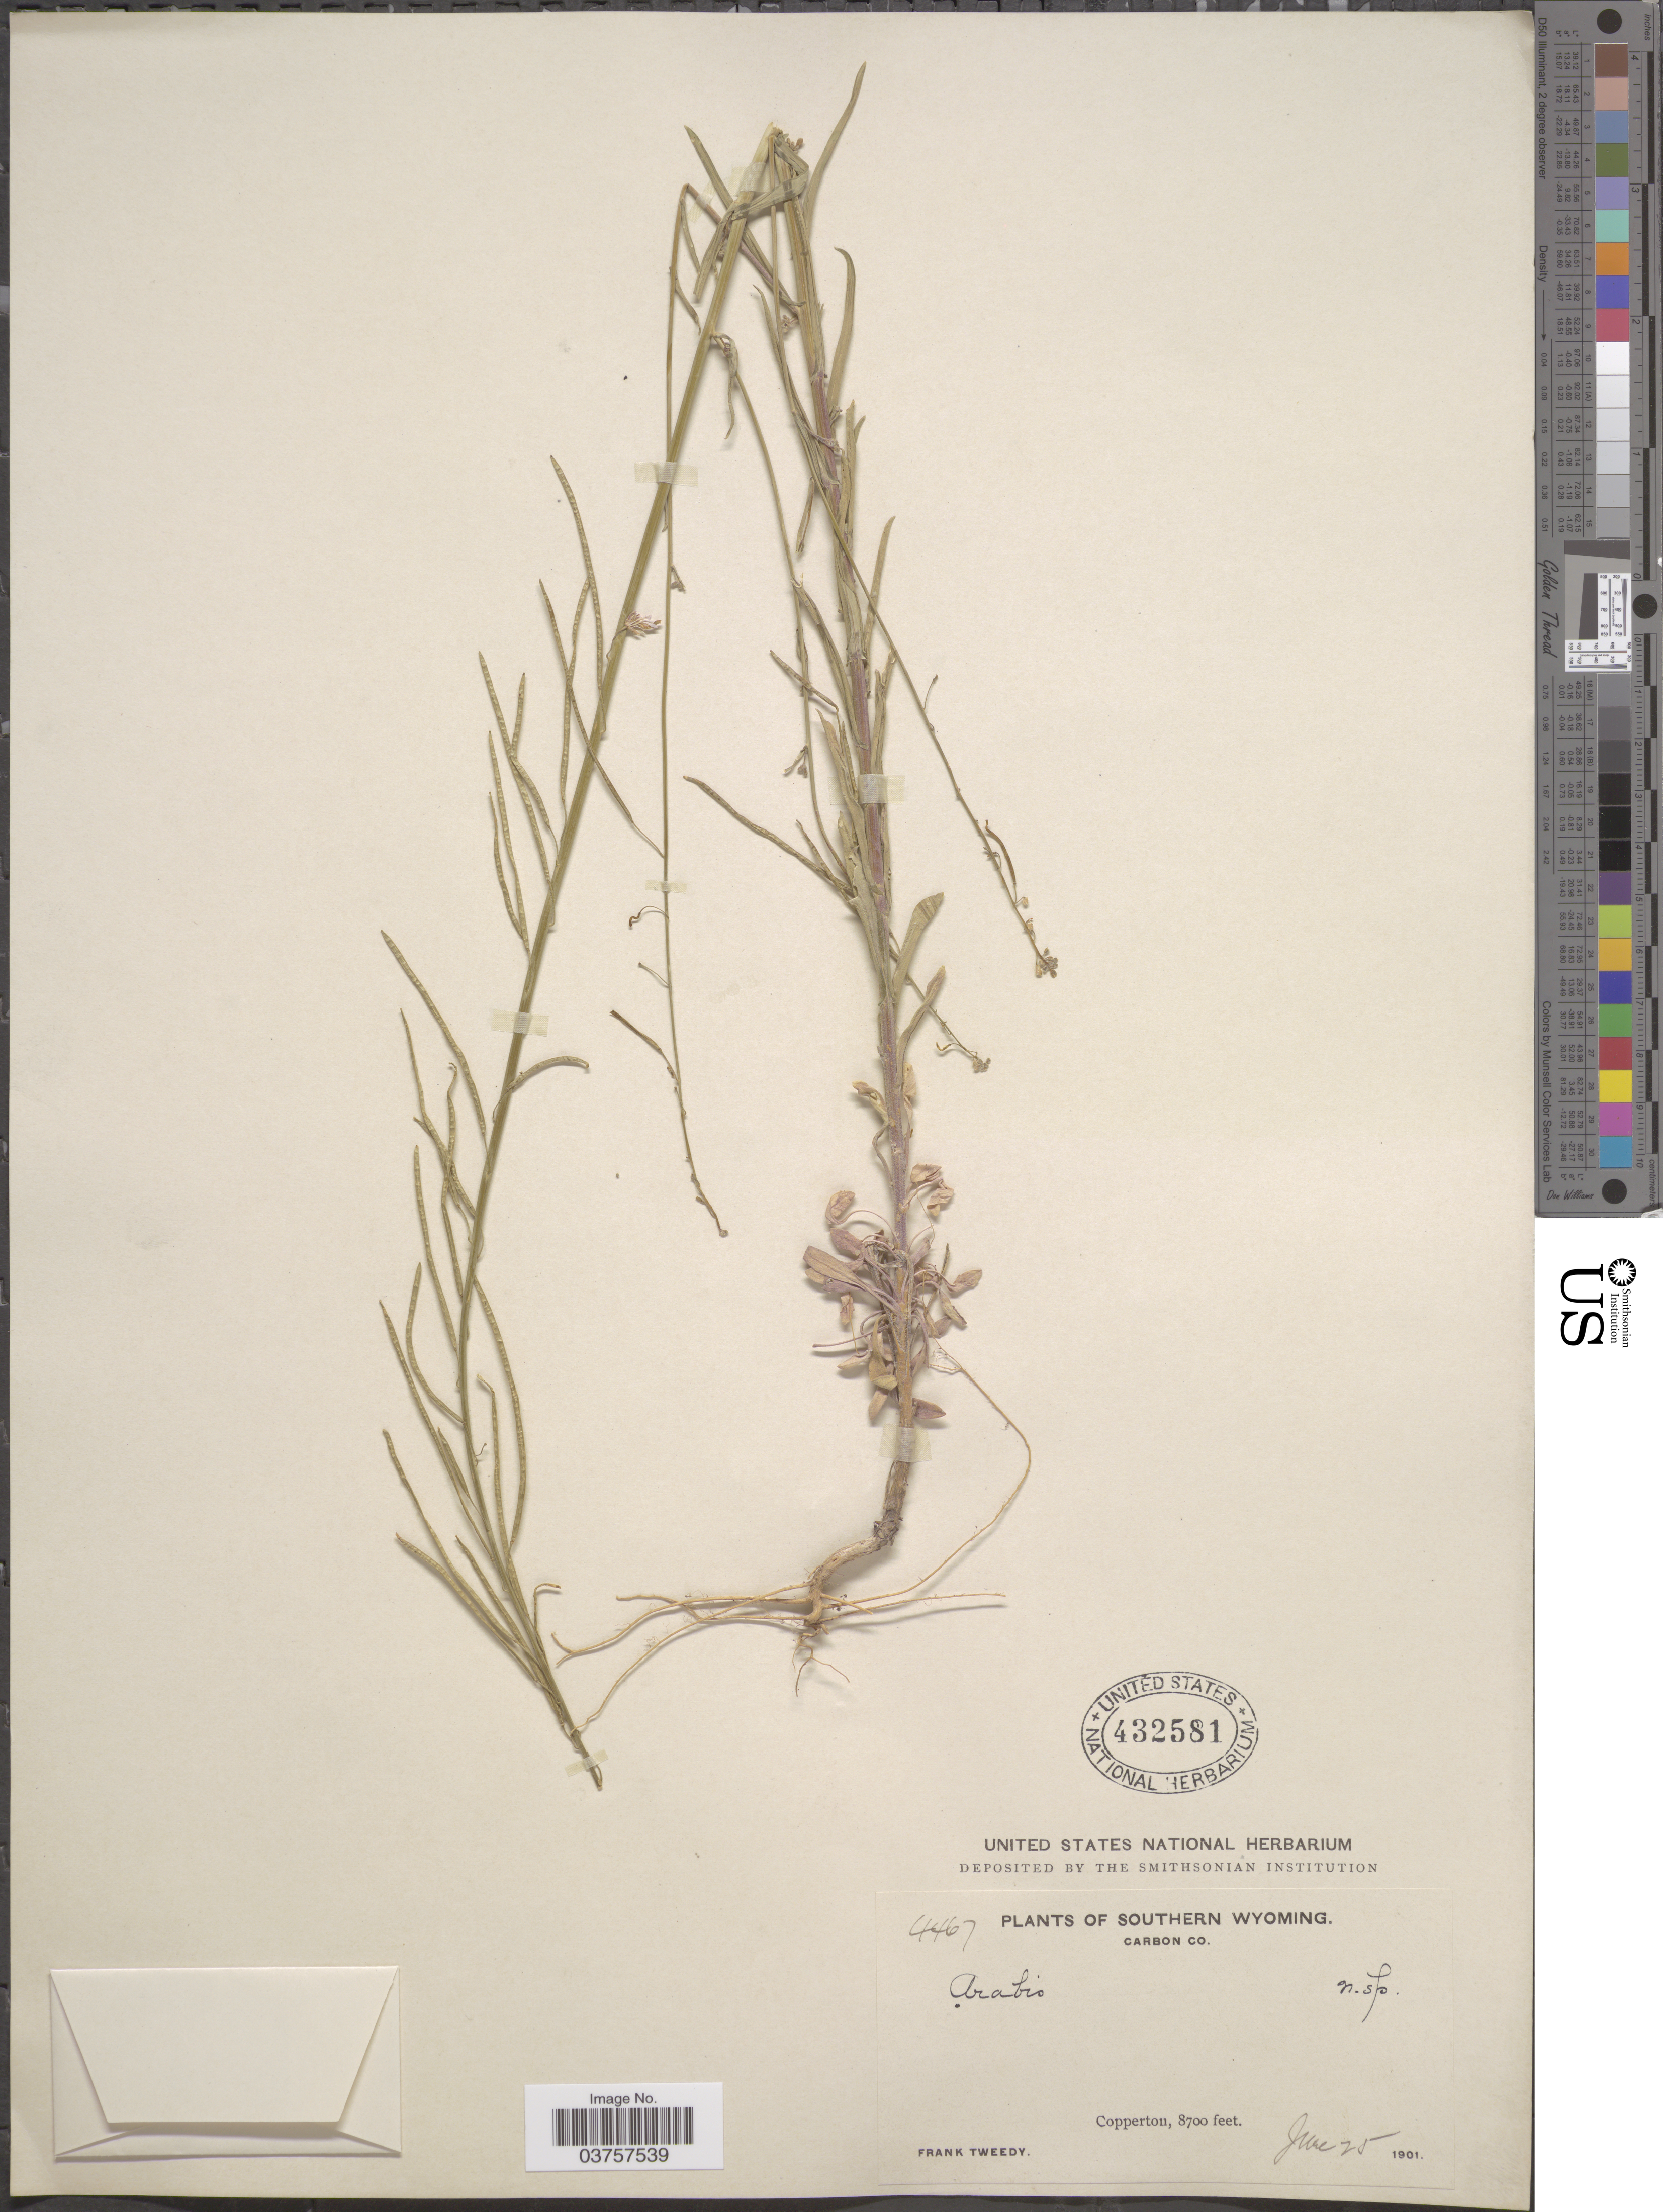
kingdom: Plantae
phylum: Tracheophyta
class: Magnoliopsida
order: Brassicales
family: Brassicaceae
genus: Arabis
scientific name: Arabis holboellii var. retrofracta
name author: Rydb.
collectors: F. Tweedy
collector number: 4467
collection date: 1901-06-25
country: United States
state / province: Wyoming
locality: Southern Wyoming, Carbon Co. Copperton.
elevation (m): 2652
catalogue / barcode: US 432581